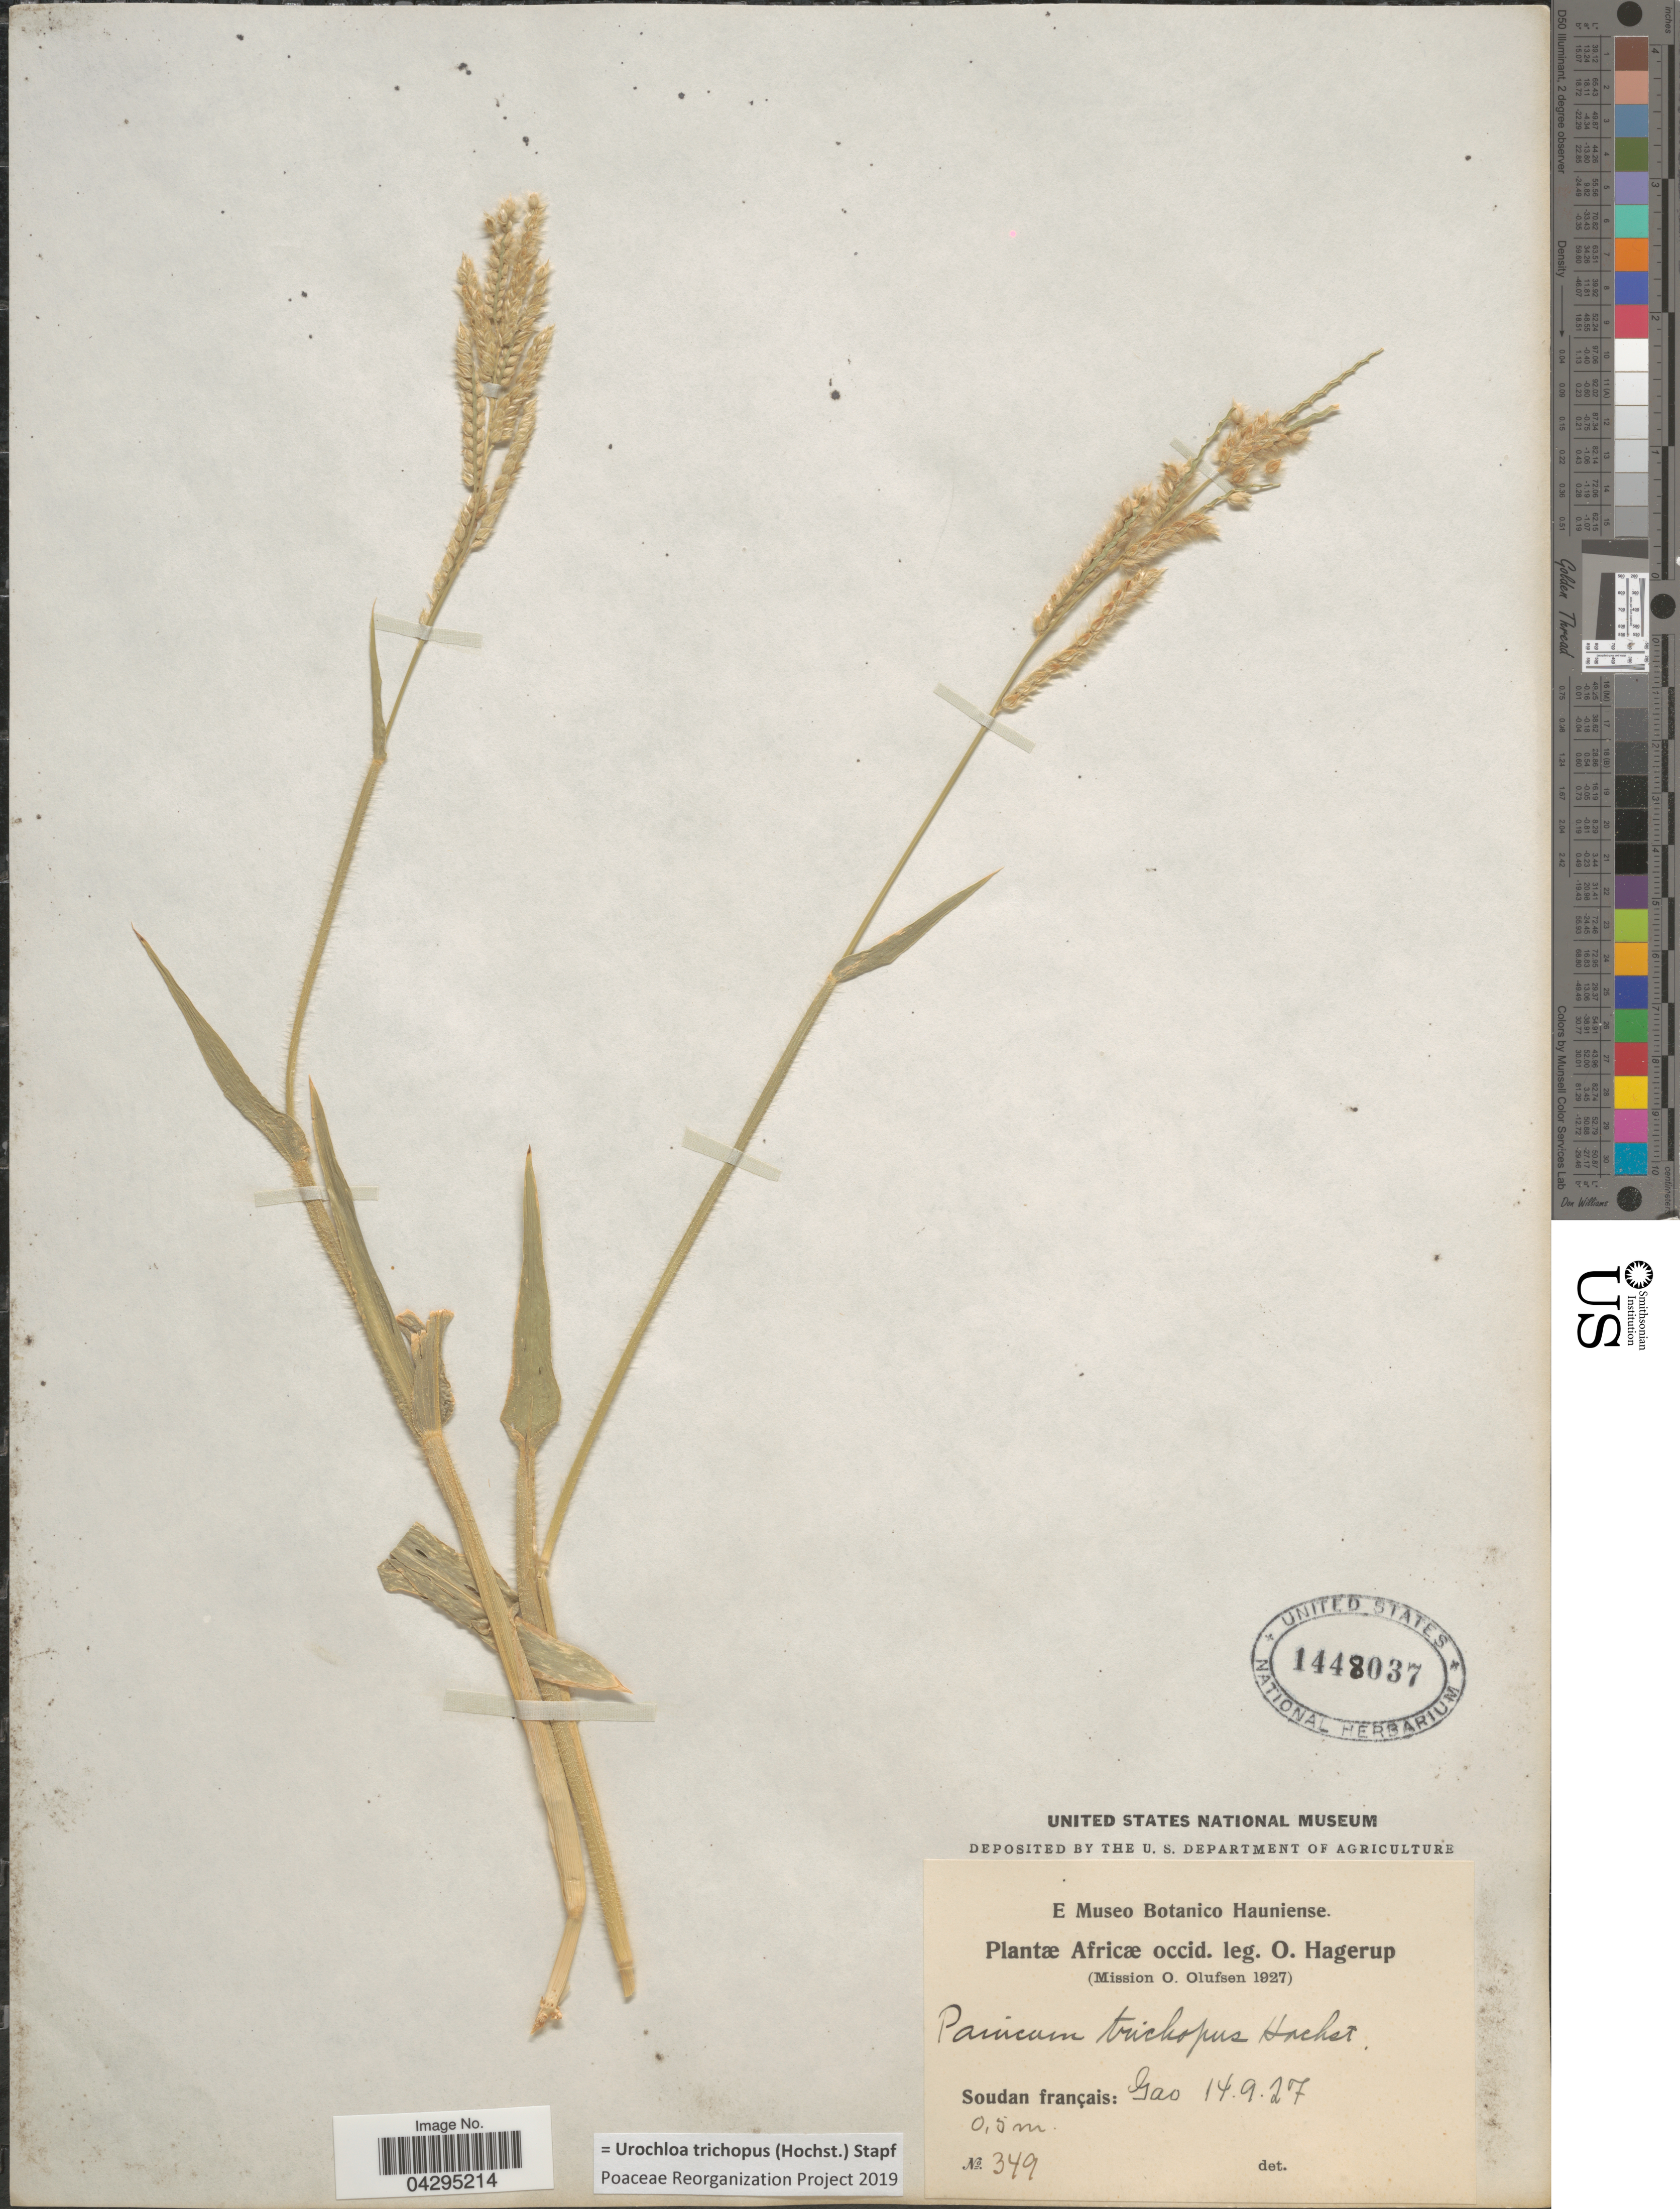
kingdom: Plantae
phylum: Tracheophyta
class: Liliopsida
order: Poales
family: Poaceae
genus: Urochloa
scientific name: Urochloa trichopus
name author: (Hochst.) Stapf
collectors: O. Hagerup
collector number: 349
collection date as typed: Transcribed d/m/y: 14/9/27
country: Mali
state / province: Gao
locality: Africæ occid. (Mission O. Olufsen 1927). Soudan français: Gao.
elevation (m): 0.5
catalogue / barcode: US 1448037